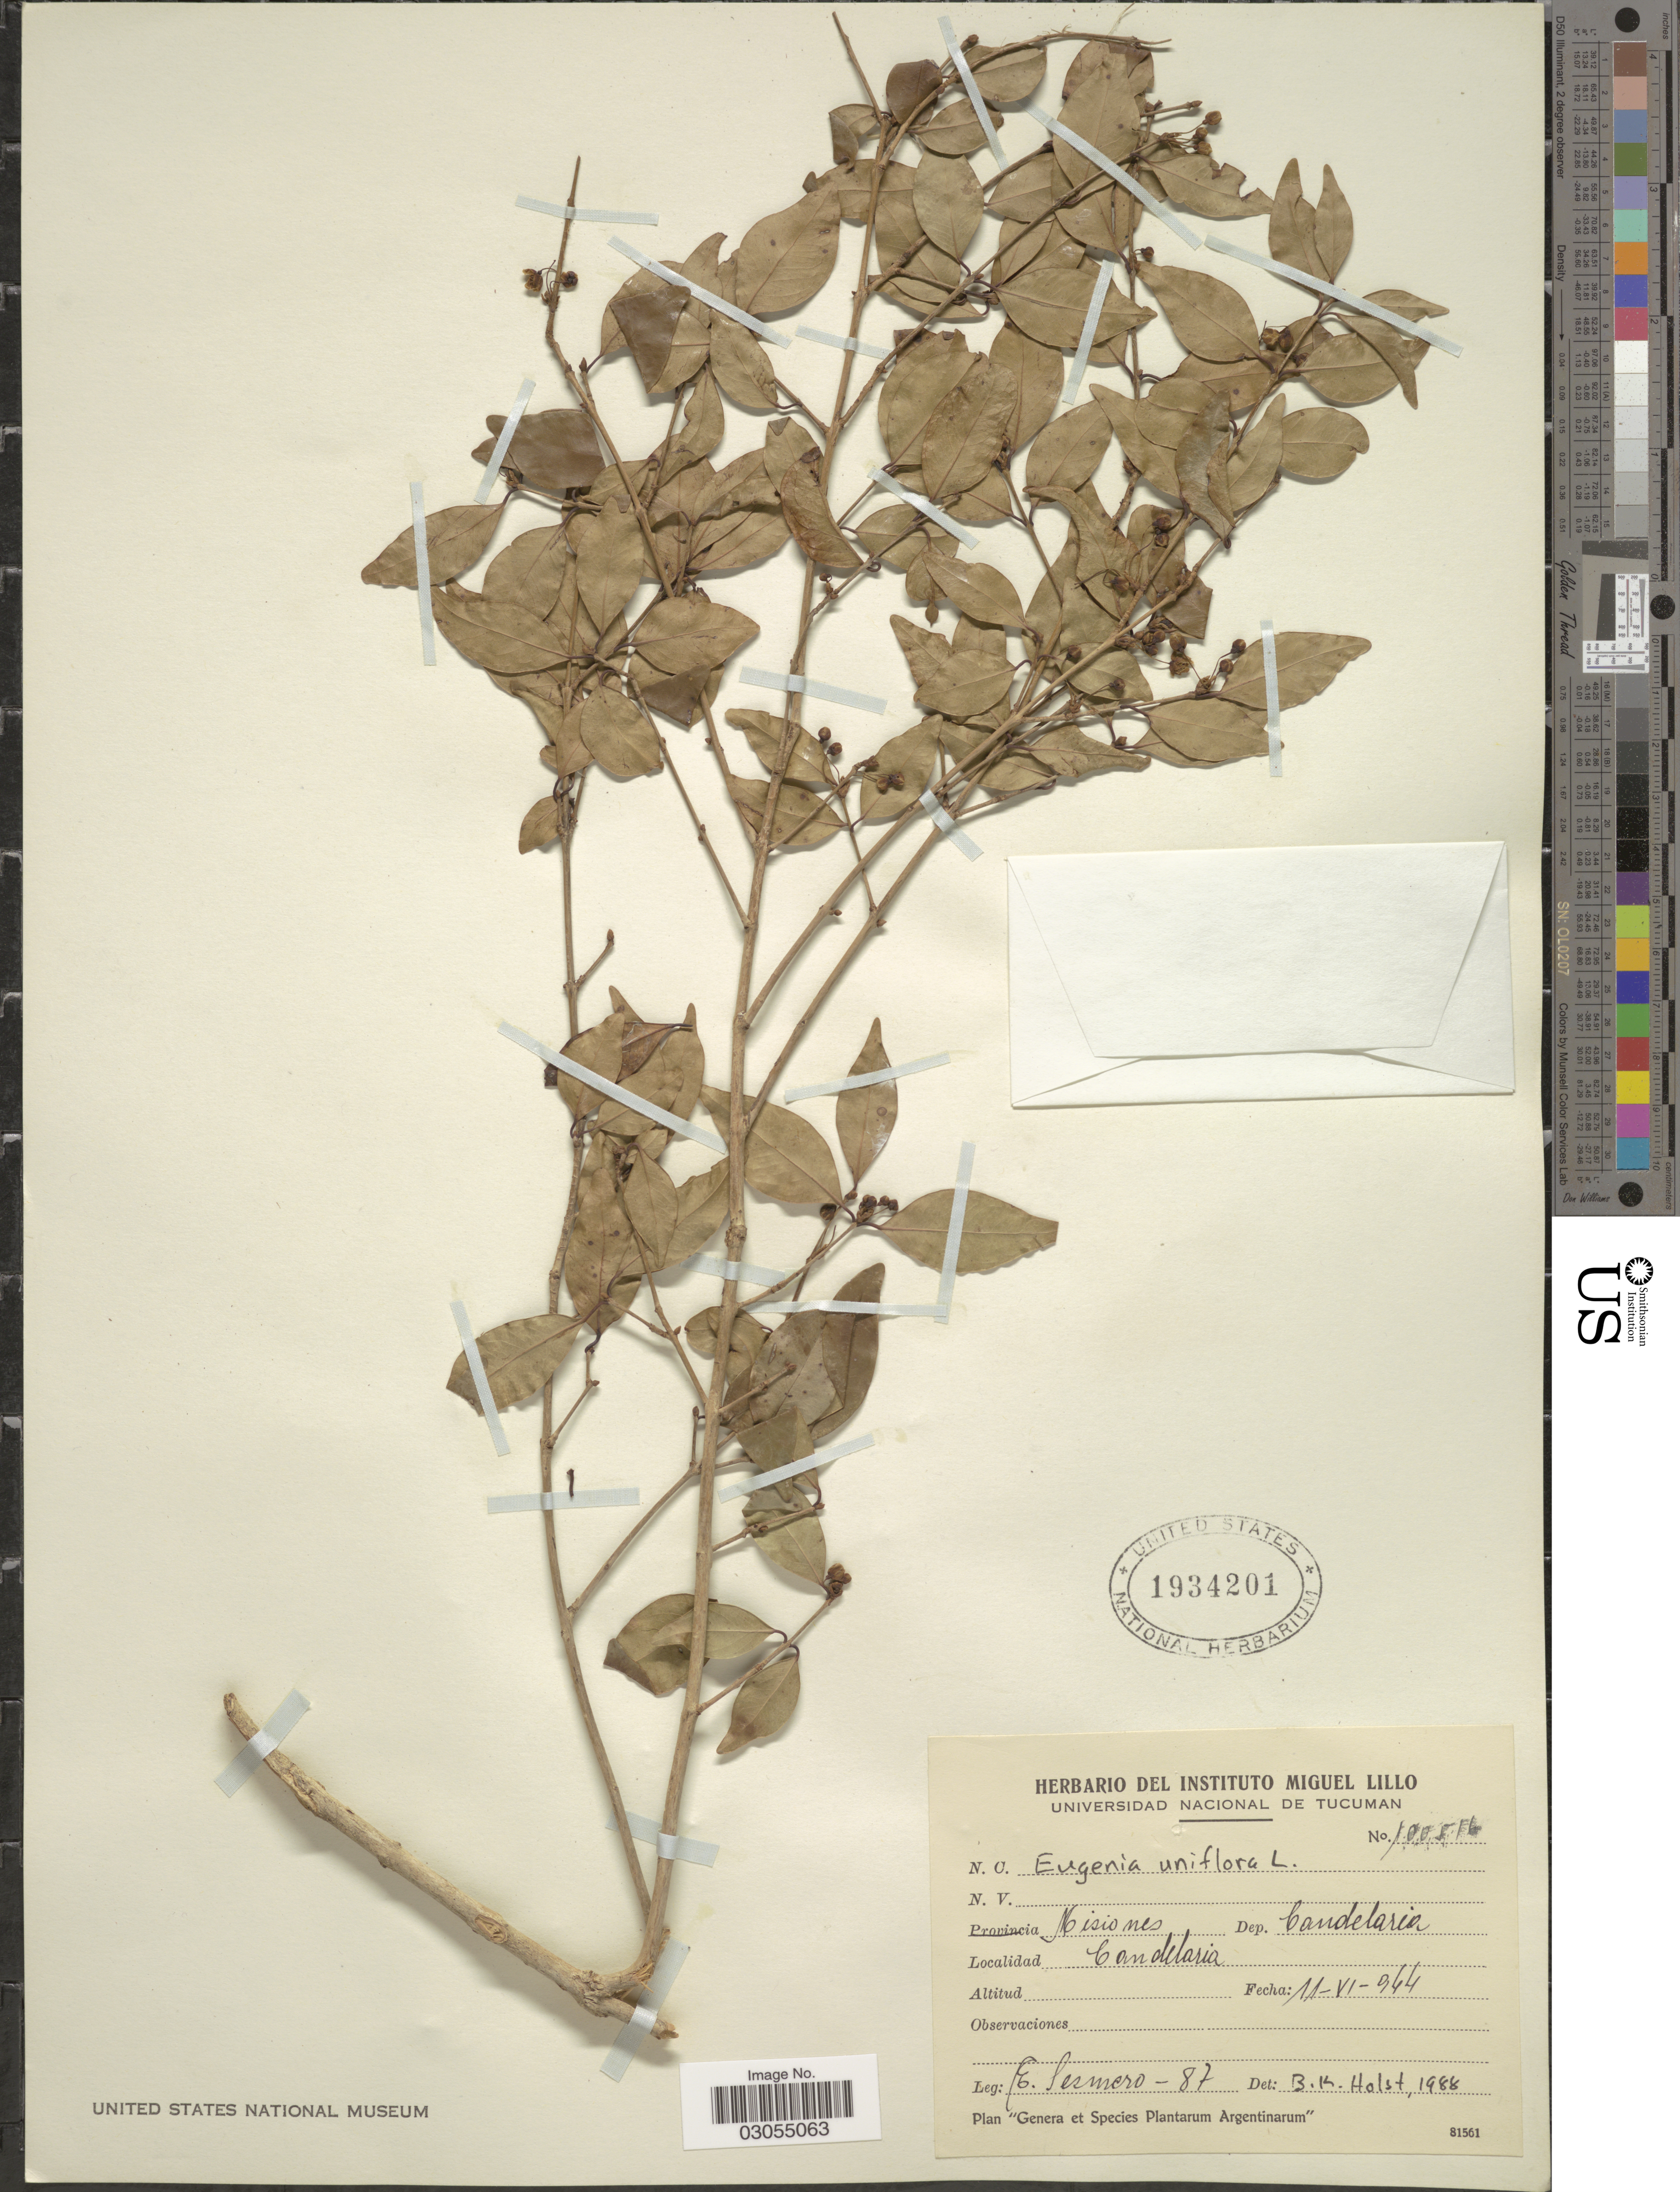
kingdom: Plantae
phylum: Tracheophyta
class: Magnoliopsida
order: Myrtales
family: Myrtaceae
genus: Eugenia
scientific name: Eugenia uniflora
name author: L.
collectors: E. Sesmero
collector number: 87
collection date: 1944-06-11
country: Argentina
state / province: Misiones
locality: Dep. Candelaria.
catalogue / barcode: US 1934201